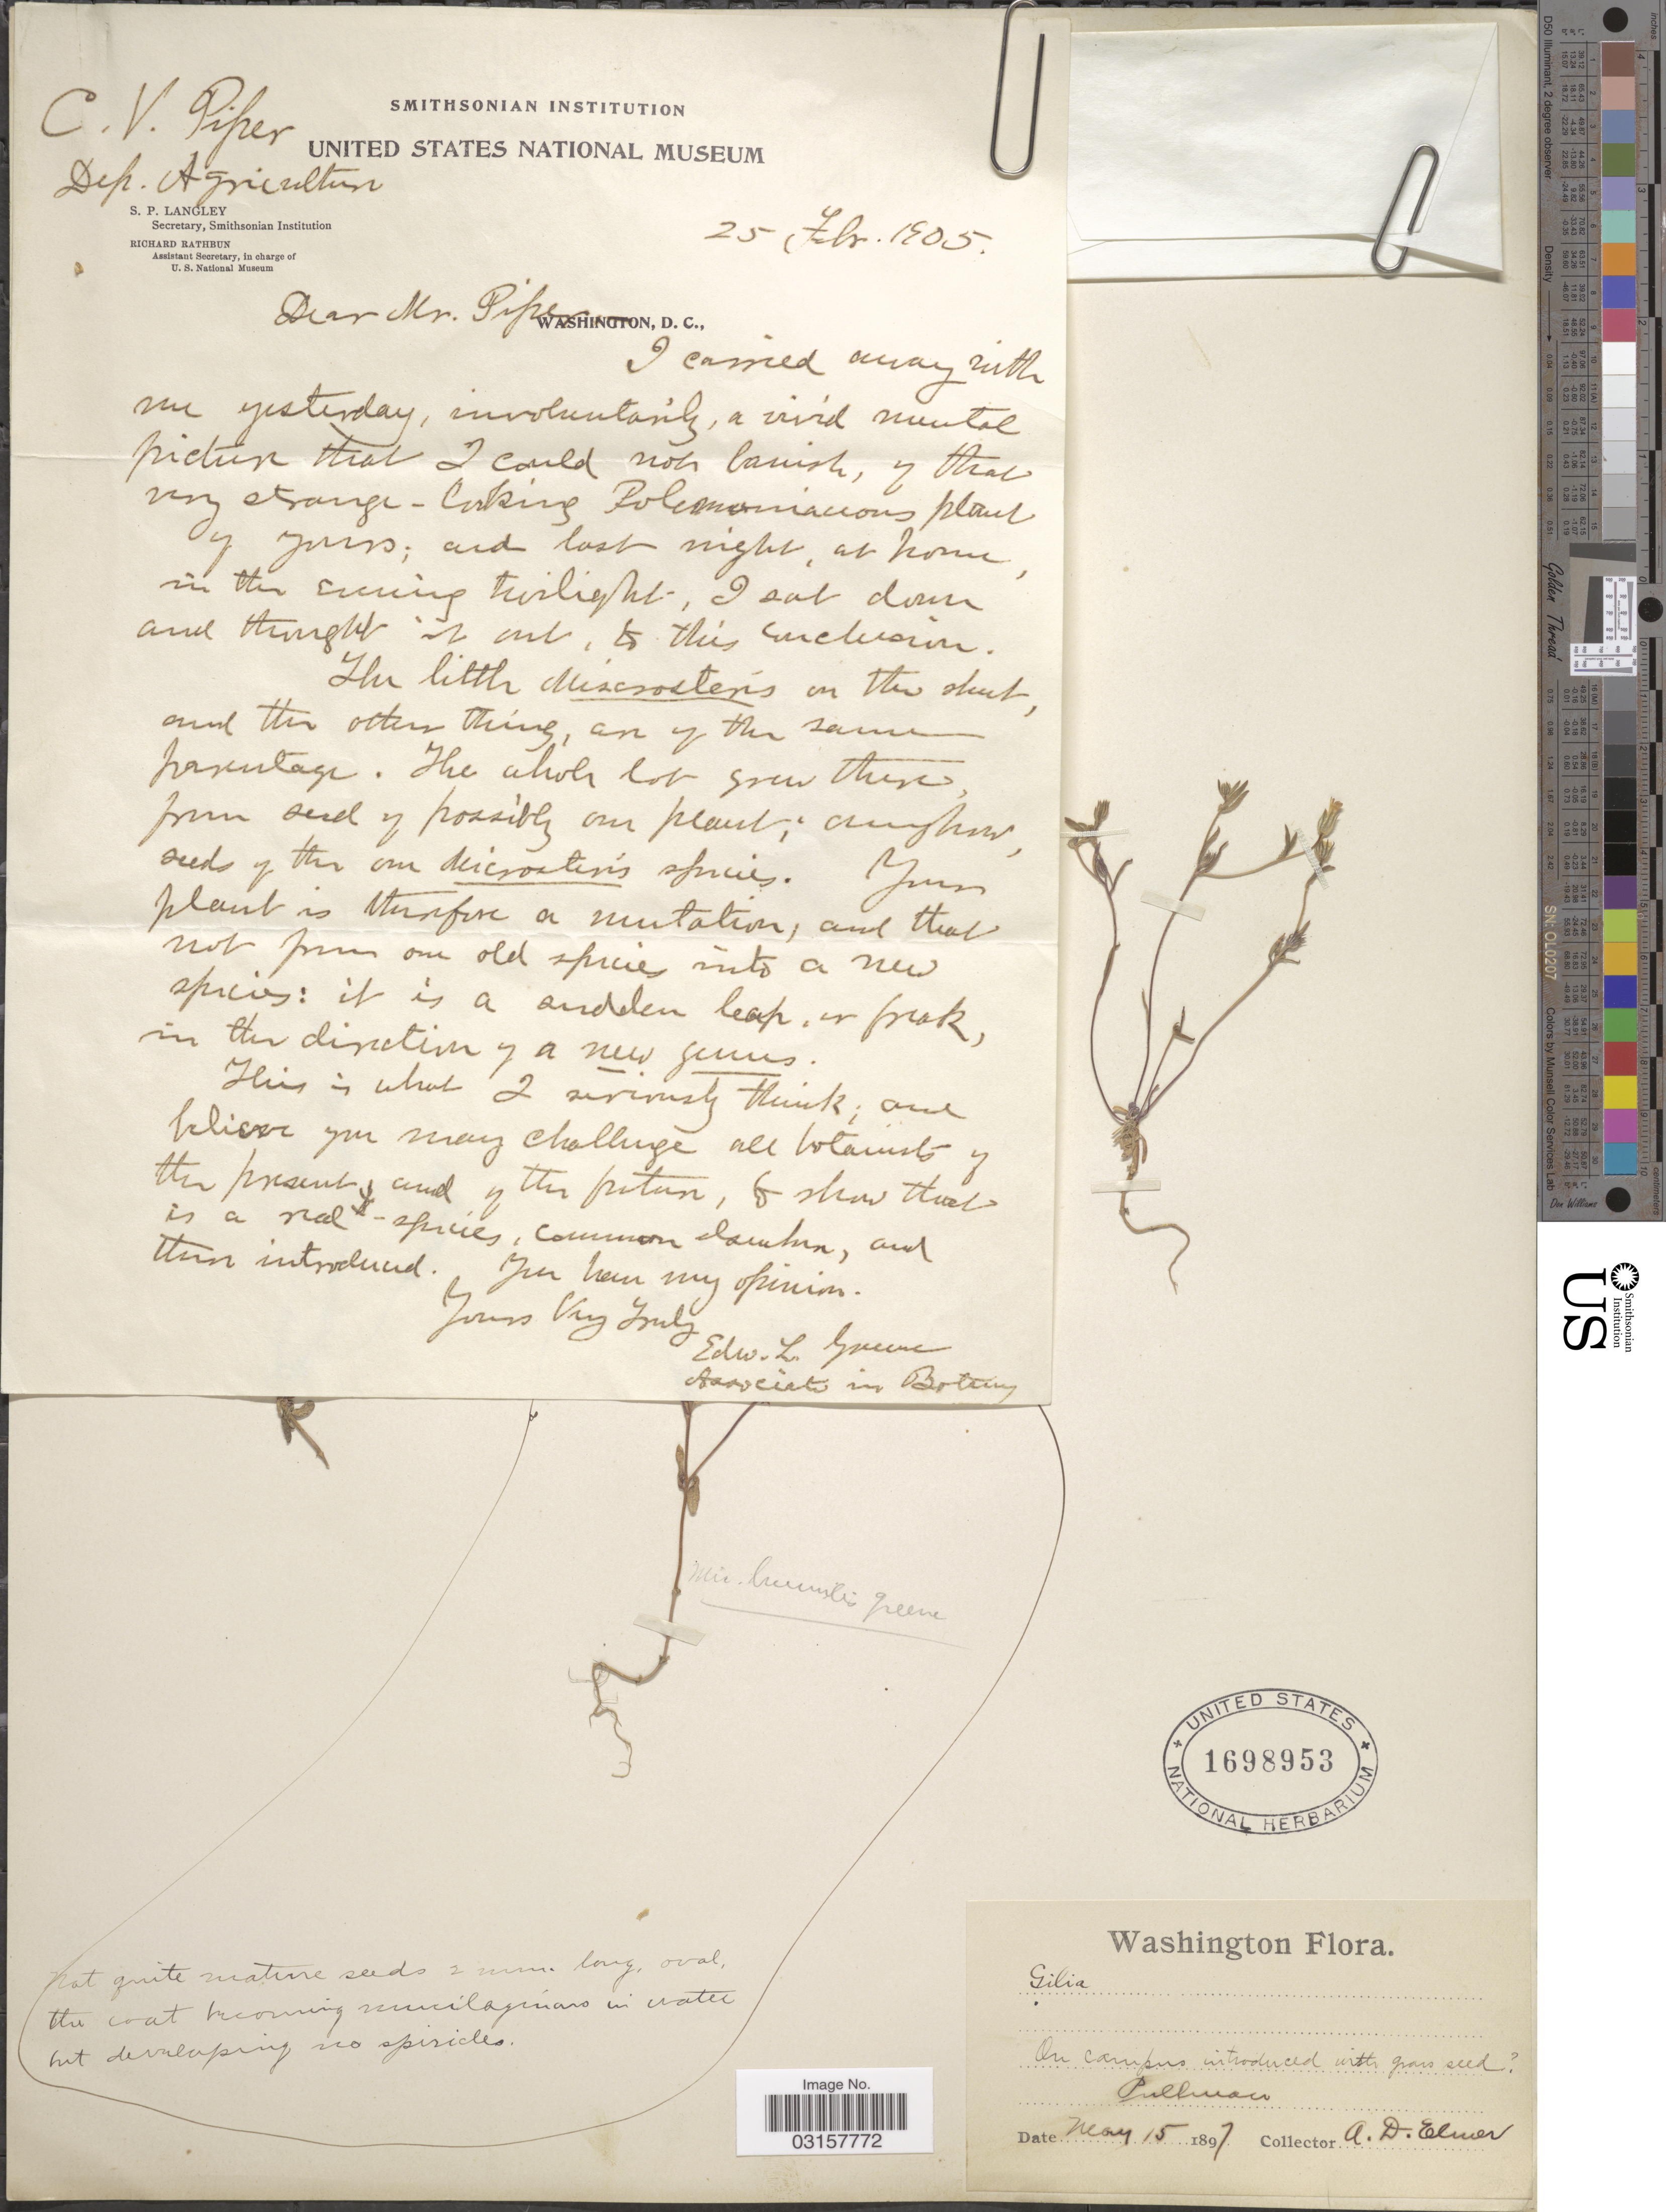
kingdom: Plantae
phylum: Tracheophyta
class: Magnoliopsida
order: Ericales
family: Polemoniaceae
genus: Microsteris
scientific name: Microsteris gracilis var. humilior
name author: (Hook.) Cronquist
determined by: (US) Smithsonian Institution - National Museum of Natural History - Department of Botany (UNITED STATES)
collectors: A. D. E. Elmer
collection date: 1897-05-15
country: United States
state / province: Washington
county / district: Whitman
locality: Pullman.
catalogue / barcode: US 1698953